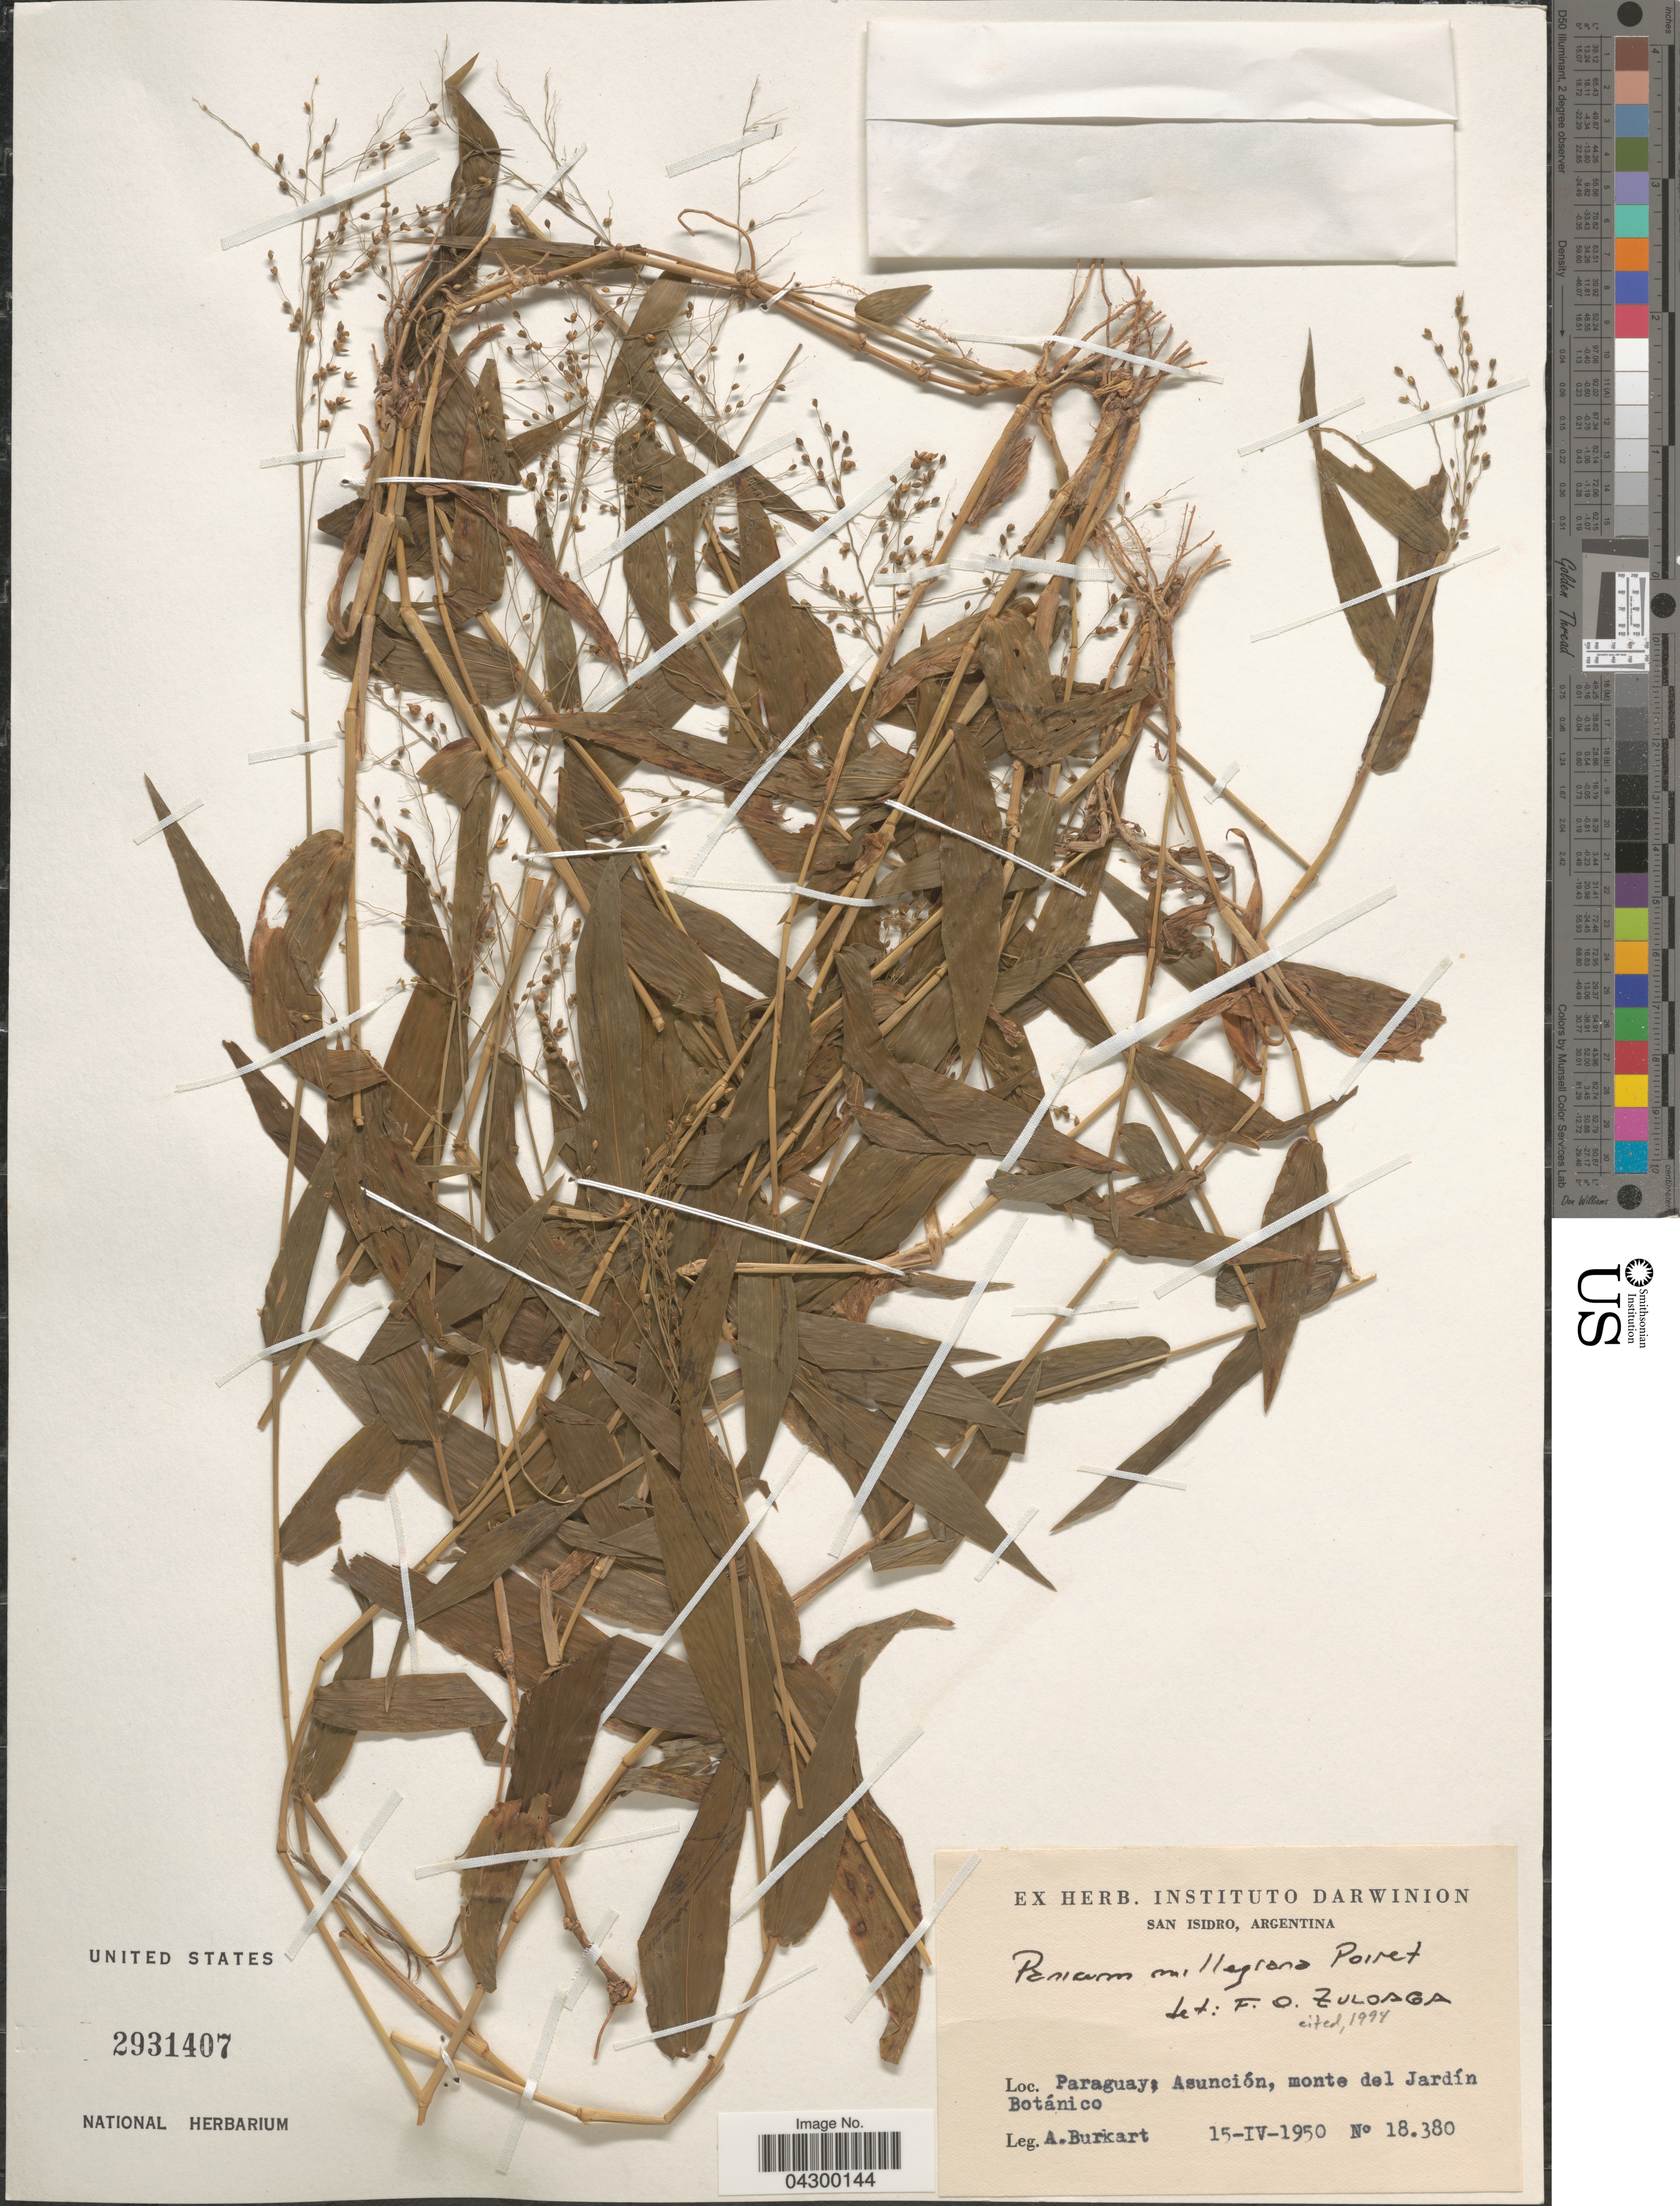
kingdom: Plantae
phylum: Tracheophyta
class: Liliopsida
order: Poales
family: Poaceae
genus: Panicum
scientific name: Panicum millegrana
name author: Poir.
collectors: A. E. Burkart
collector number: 18380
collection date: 1950-04-15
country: Paraguay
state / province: Asuncion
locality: Asunción, monte del Jardín Botánico.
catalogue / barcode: US 2931407